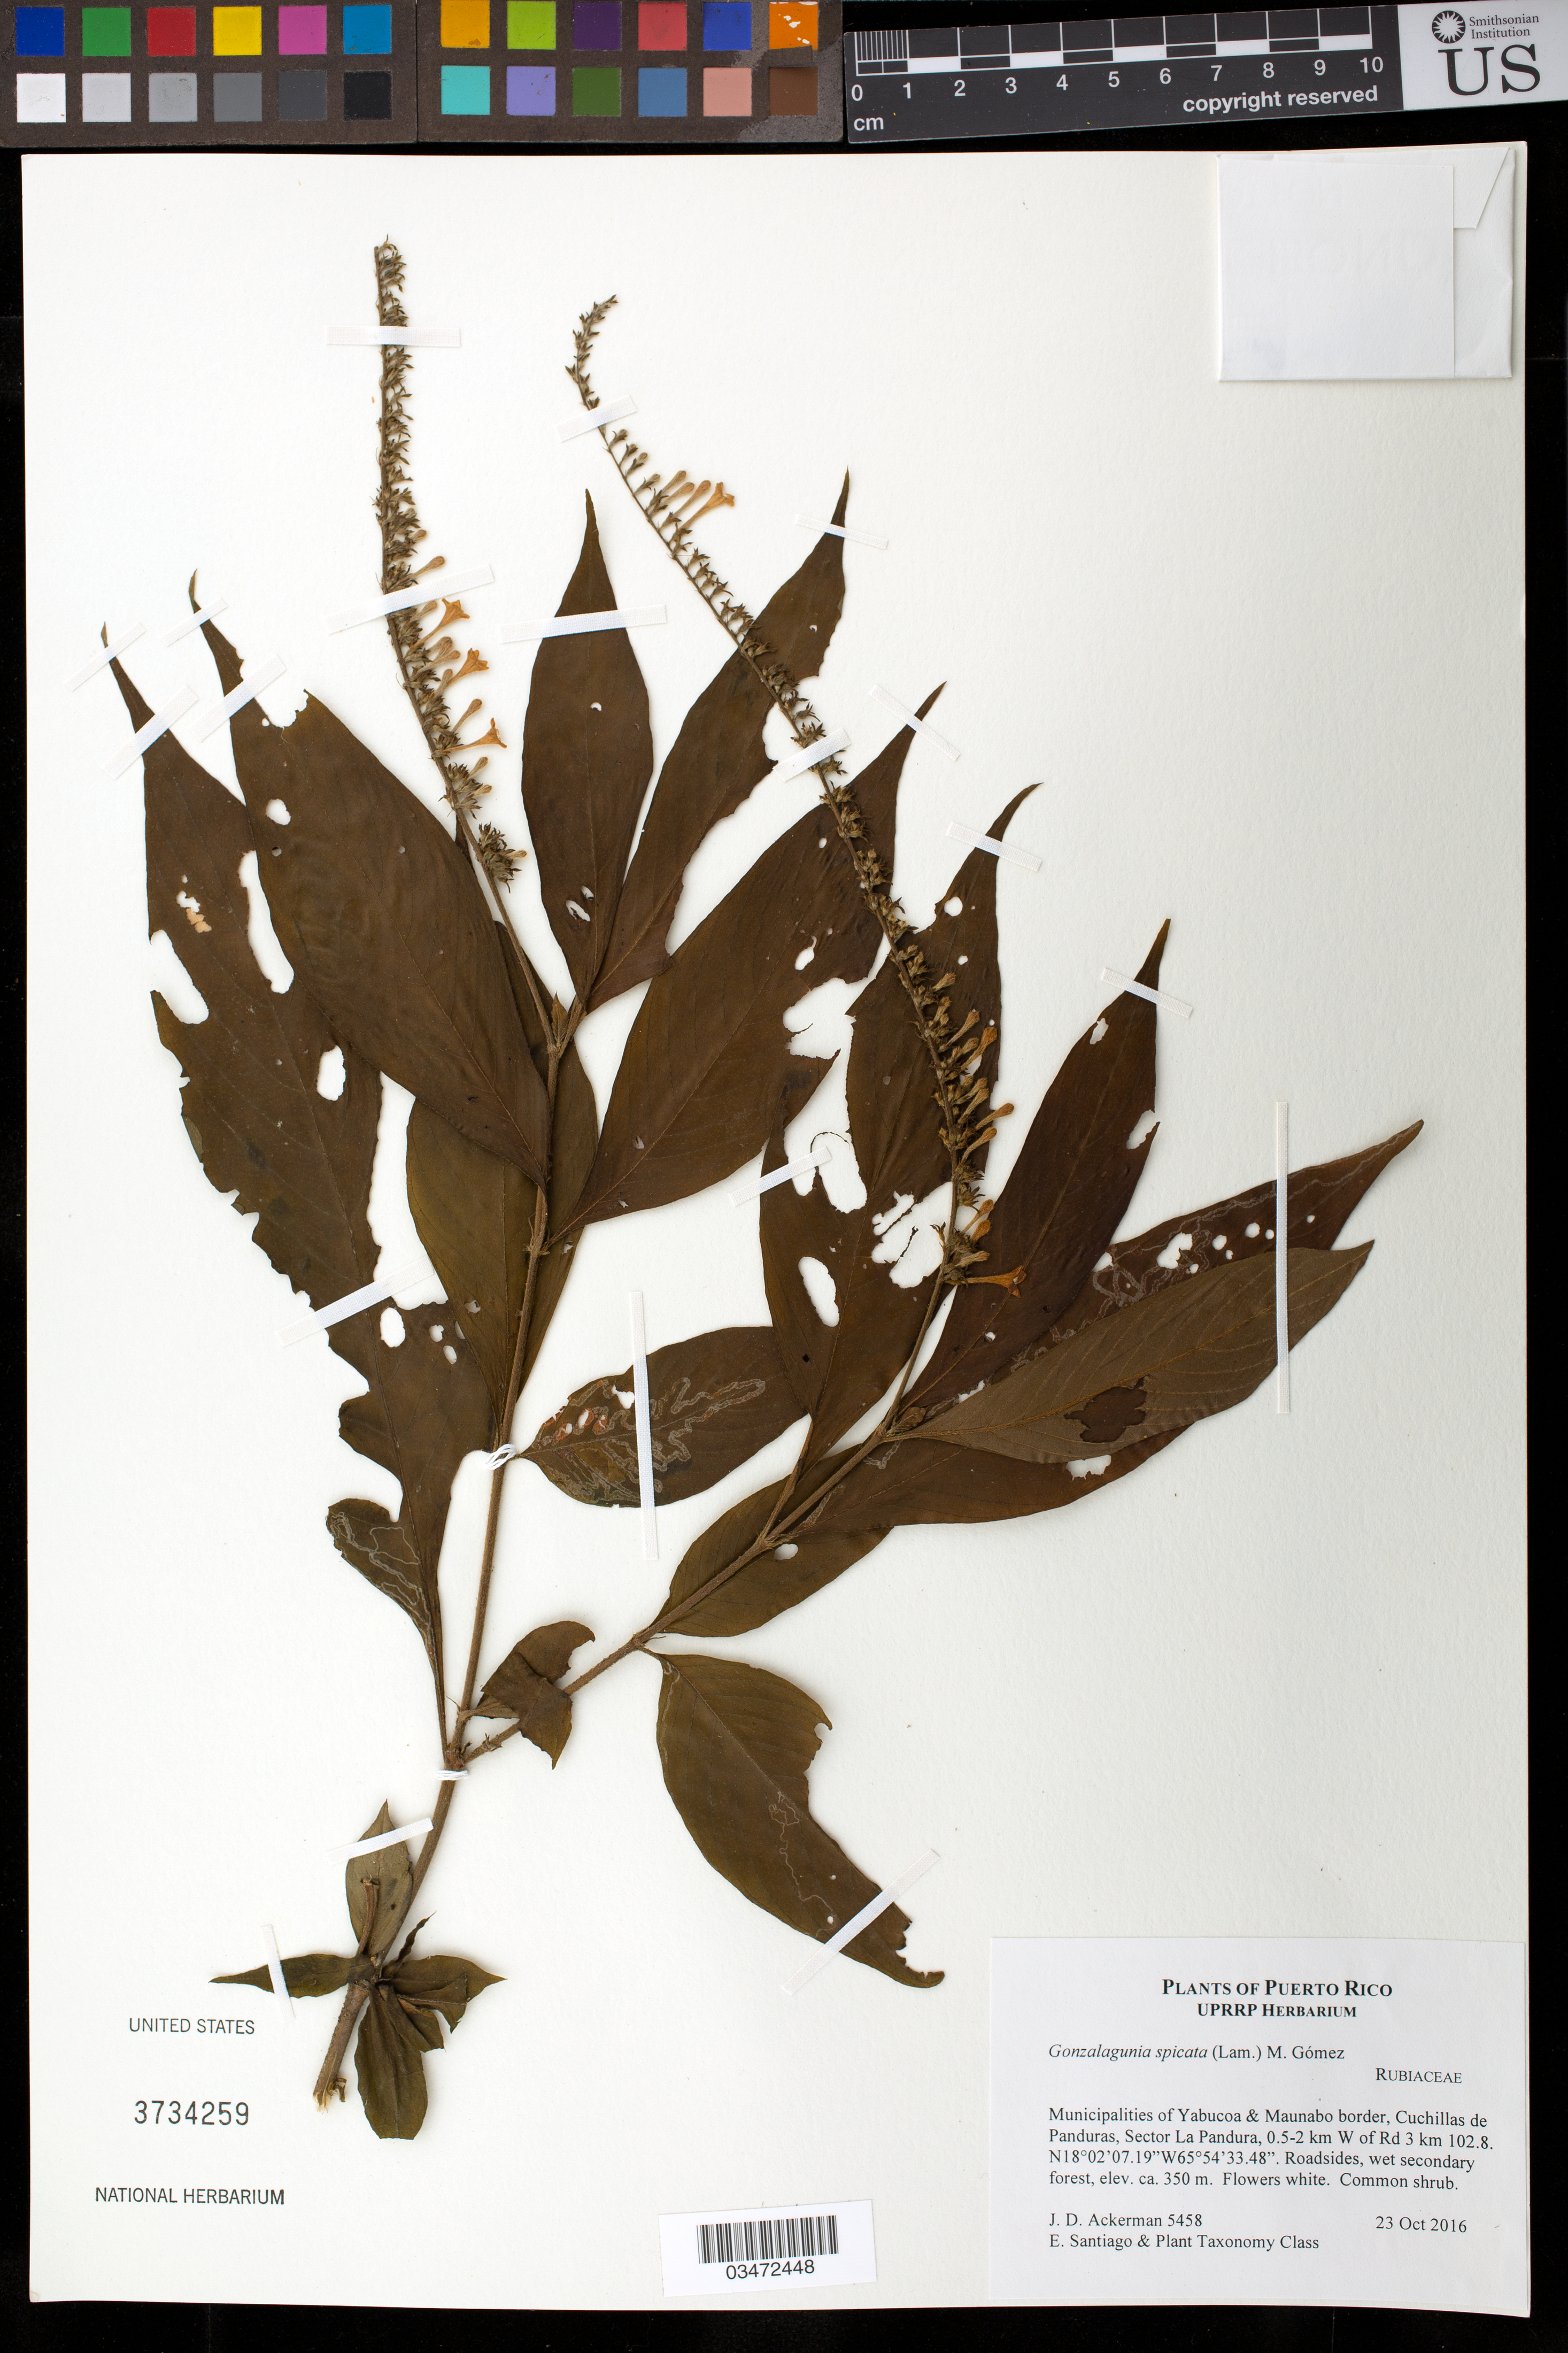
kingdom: Plantae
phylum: Tracheophyta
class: Magnoliopsida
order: Gentianales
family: Rubiaceae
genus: Gonzalagunia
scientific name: Gonzalagunia spicata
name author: (Lam.) M. Gómez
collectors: J. D. Ackerman, E. Santiago & UPR Plant Taxonomy Class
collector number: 5458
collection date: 2016-10-23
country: Puerto Rico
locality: Mun. Yabucoa and Maunabo border, Cuchillas de Pandduras, Sector La Pandura, 0.5-2 km W of Highway 3 km 102.8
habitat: Roadsides, wet secondary forest.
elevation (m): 350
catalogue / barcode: US 3734259